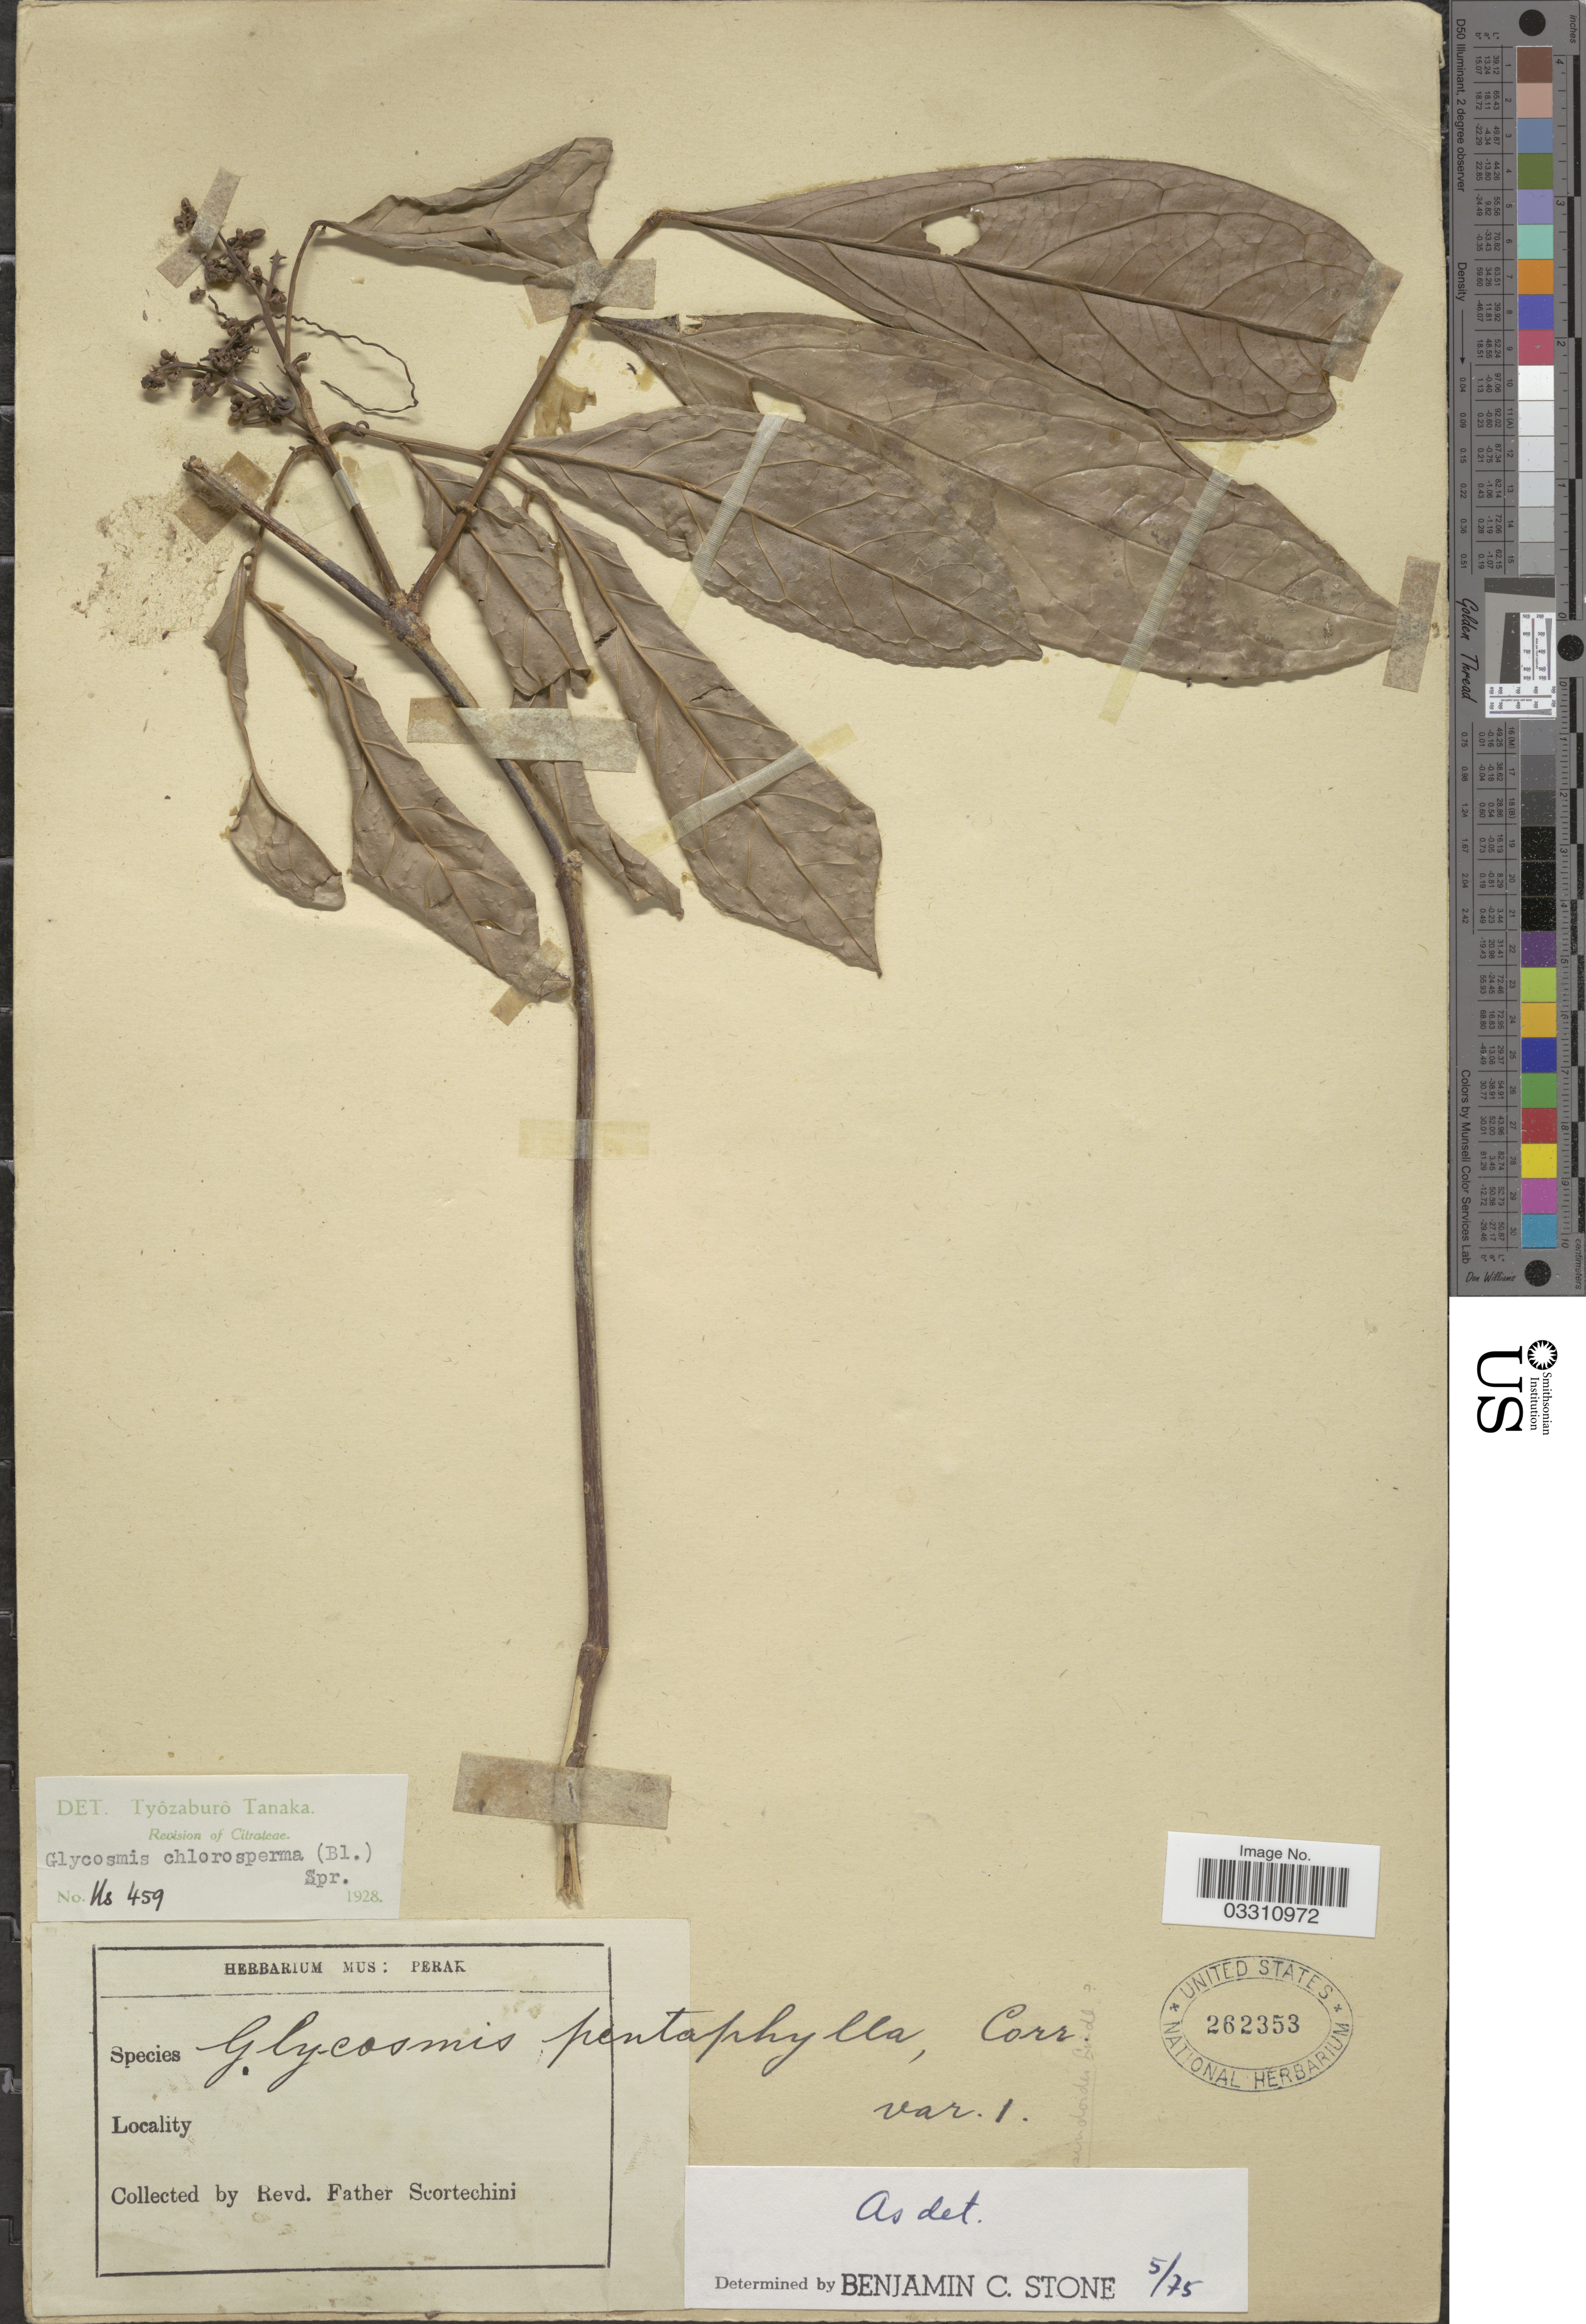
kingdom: Plantae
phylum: Tracheophyta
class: Magnoliopsida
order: Sapindales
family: Rutaceae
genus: Glycosmis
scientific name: Glycosmis chlorosperma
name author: Spreng.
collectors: Fr. Scortechini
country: Malaysia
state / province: Perak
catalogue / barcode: US 262353